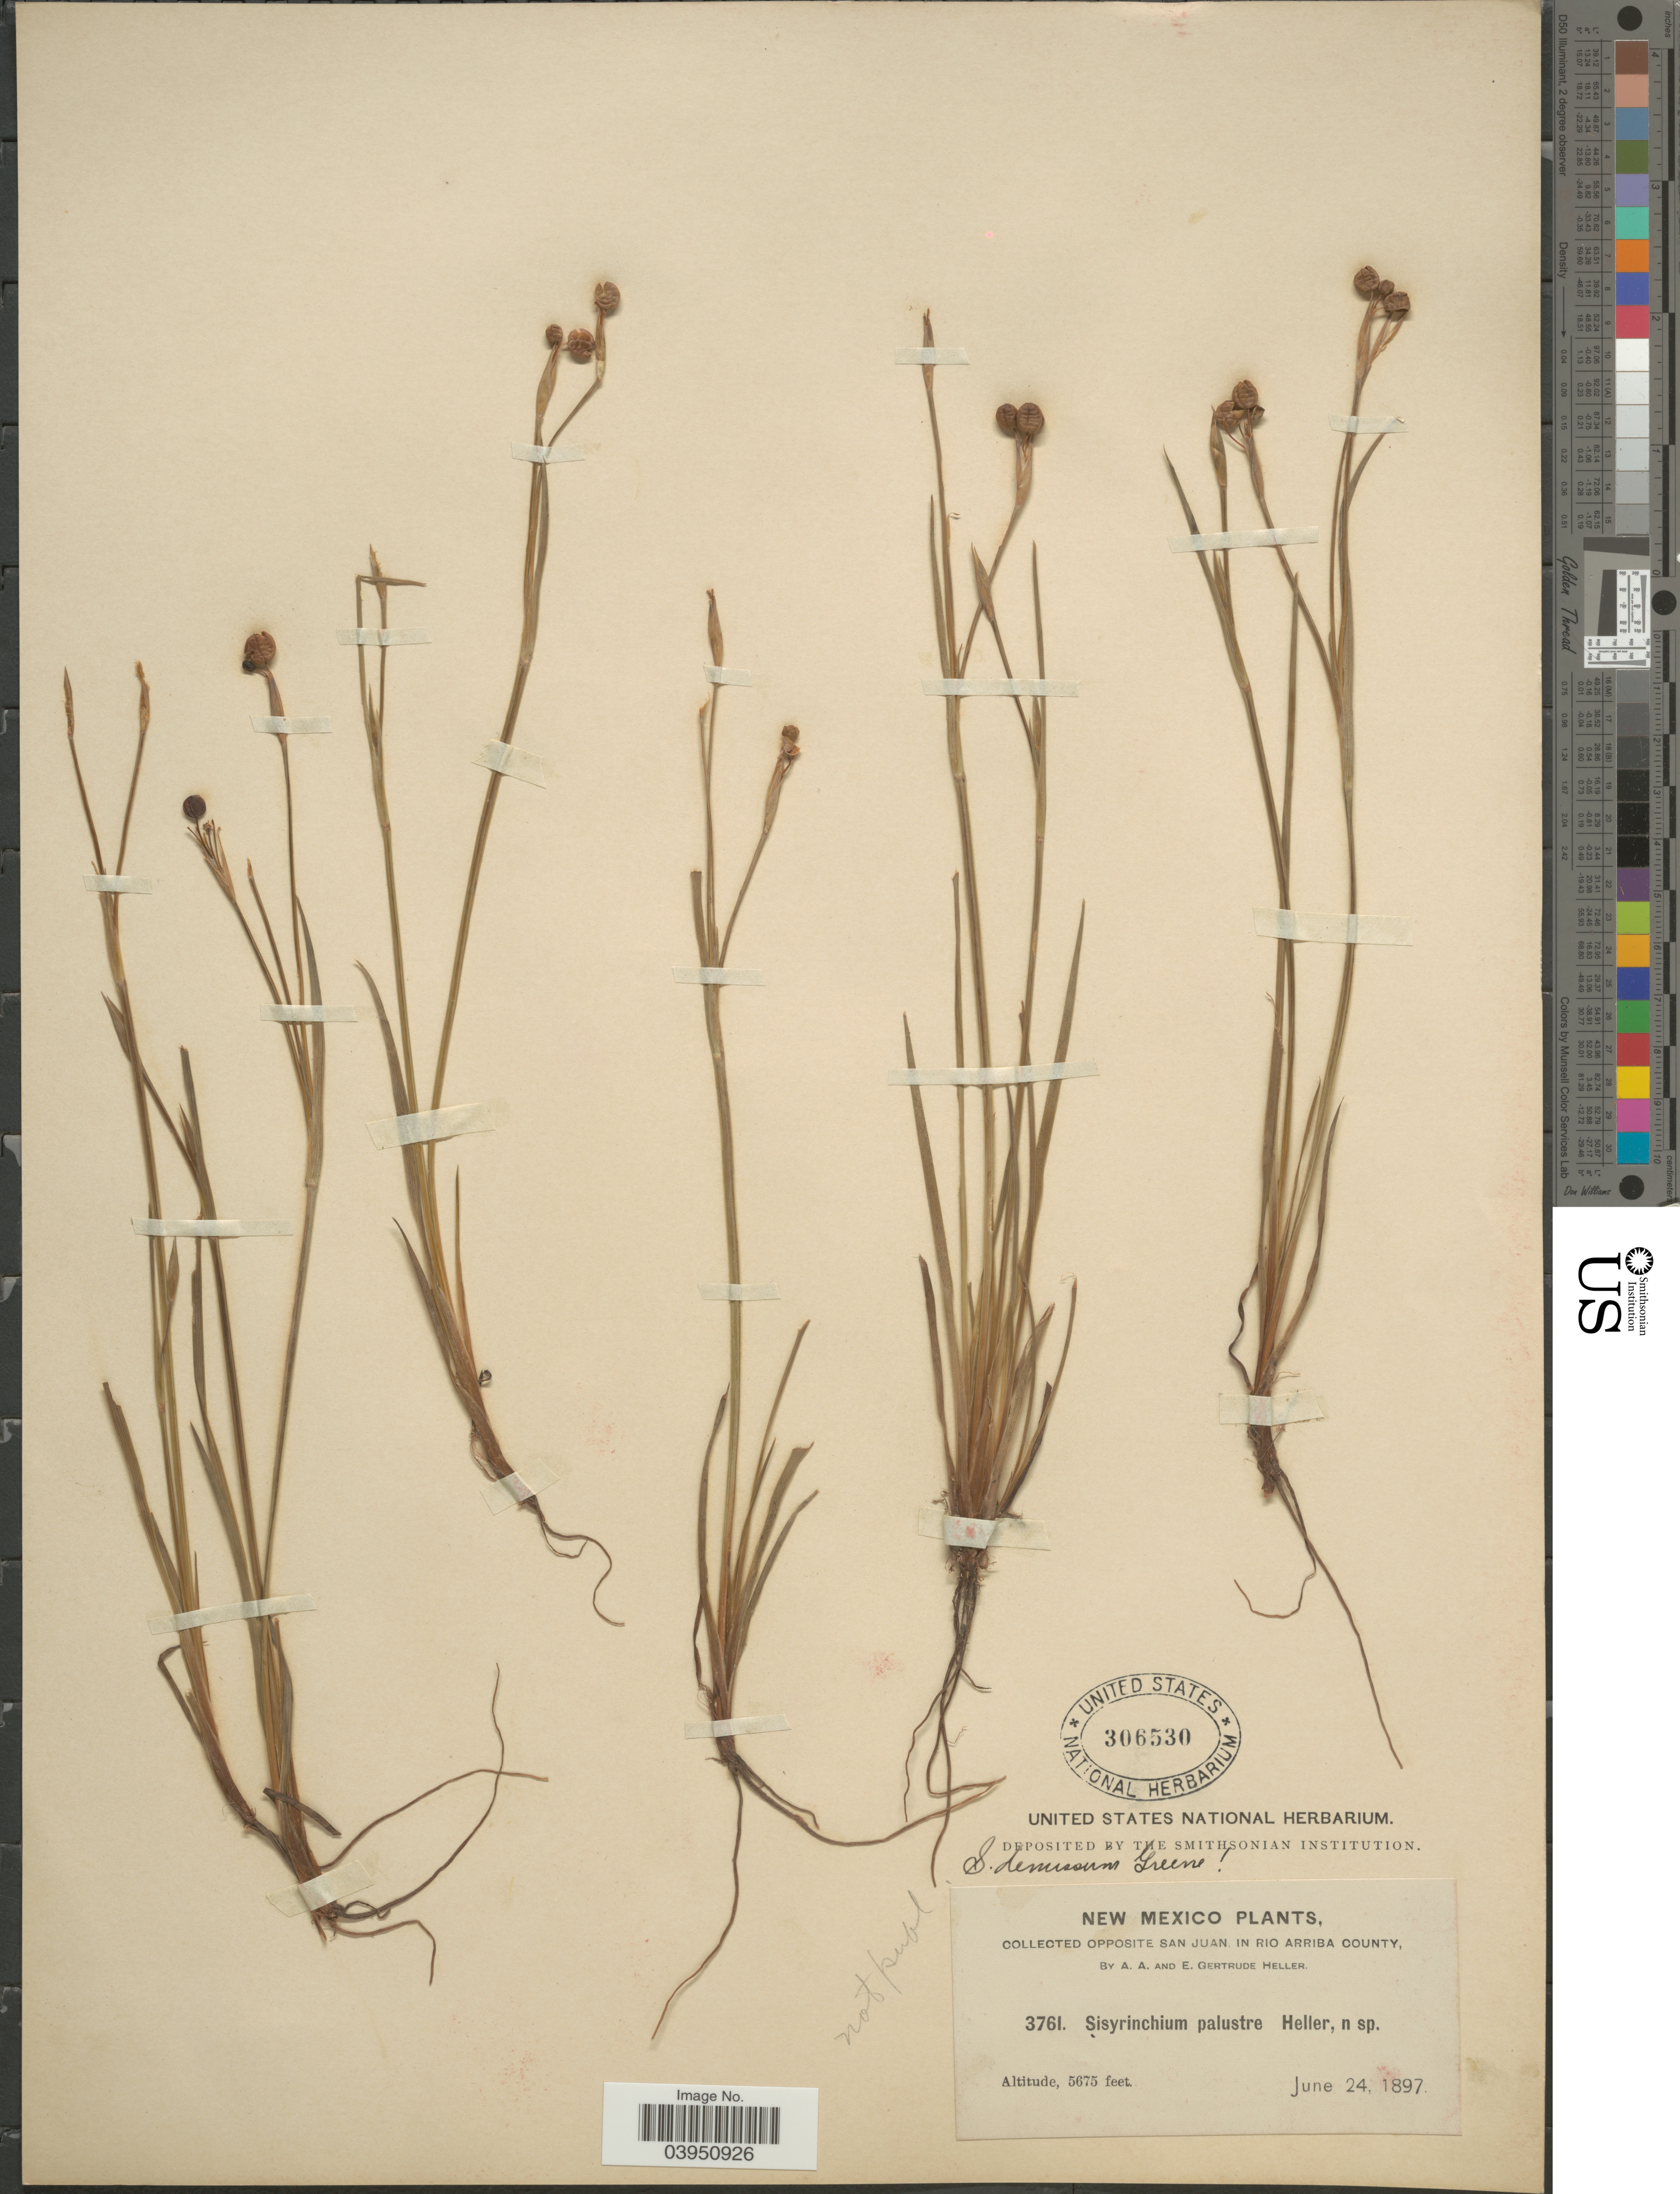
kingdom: Plantae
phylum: Tracheophyta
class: Liliopsida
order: Asparagales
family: Iridaceae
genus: Sisyrinchium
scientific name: Sisyrinchium demissum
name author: Greene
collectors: E. G. Heller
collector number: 3761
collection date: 1897-06-24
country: United States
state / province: New Mexico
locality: Opposite San Juan in Rio Arriba County.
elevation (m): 1730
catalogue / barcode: US 306530